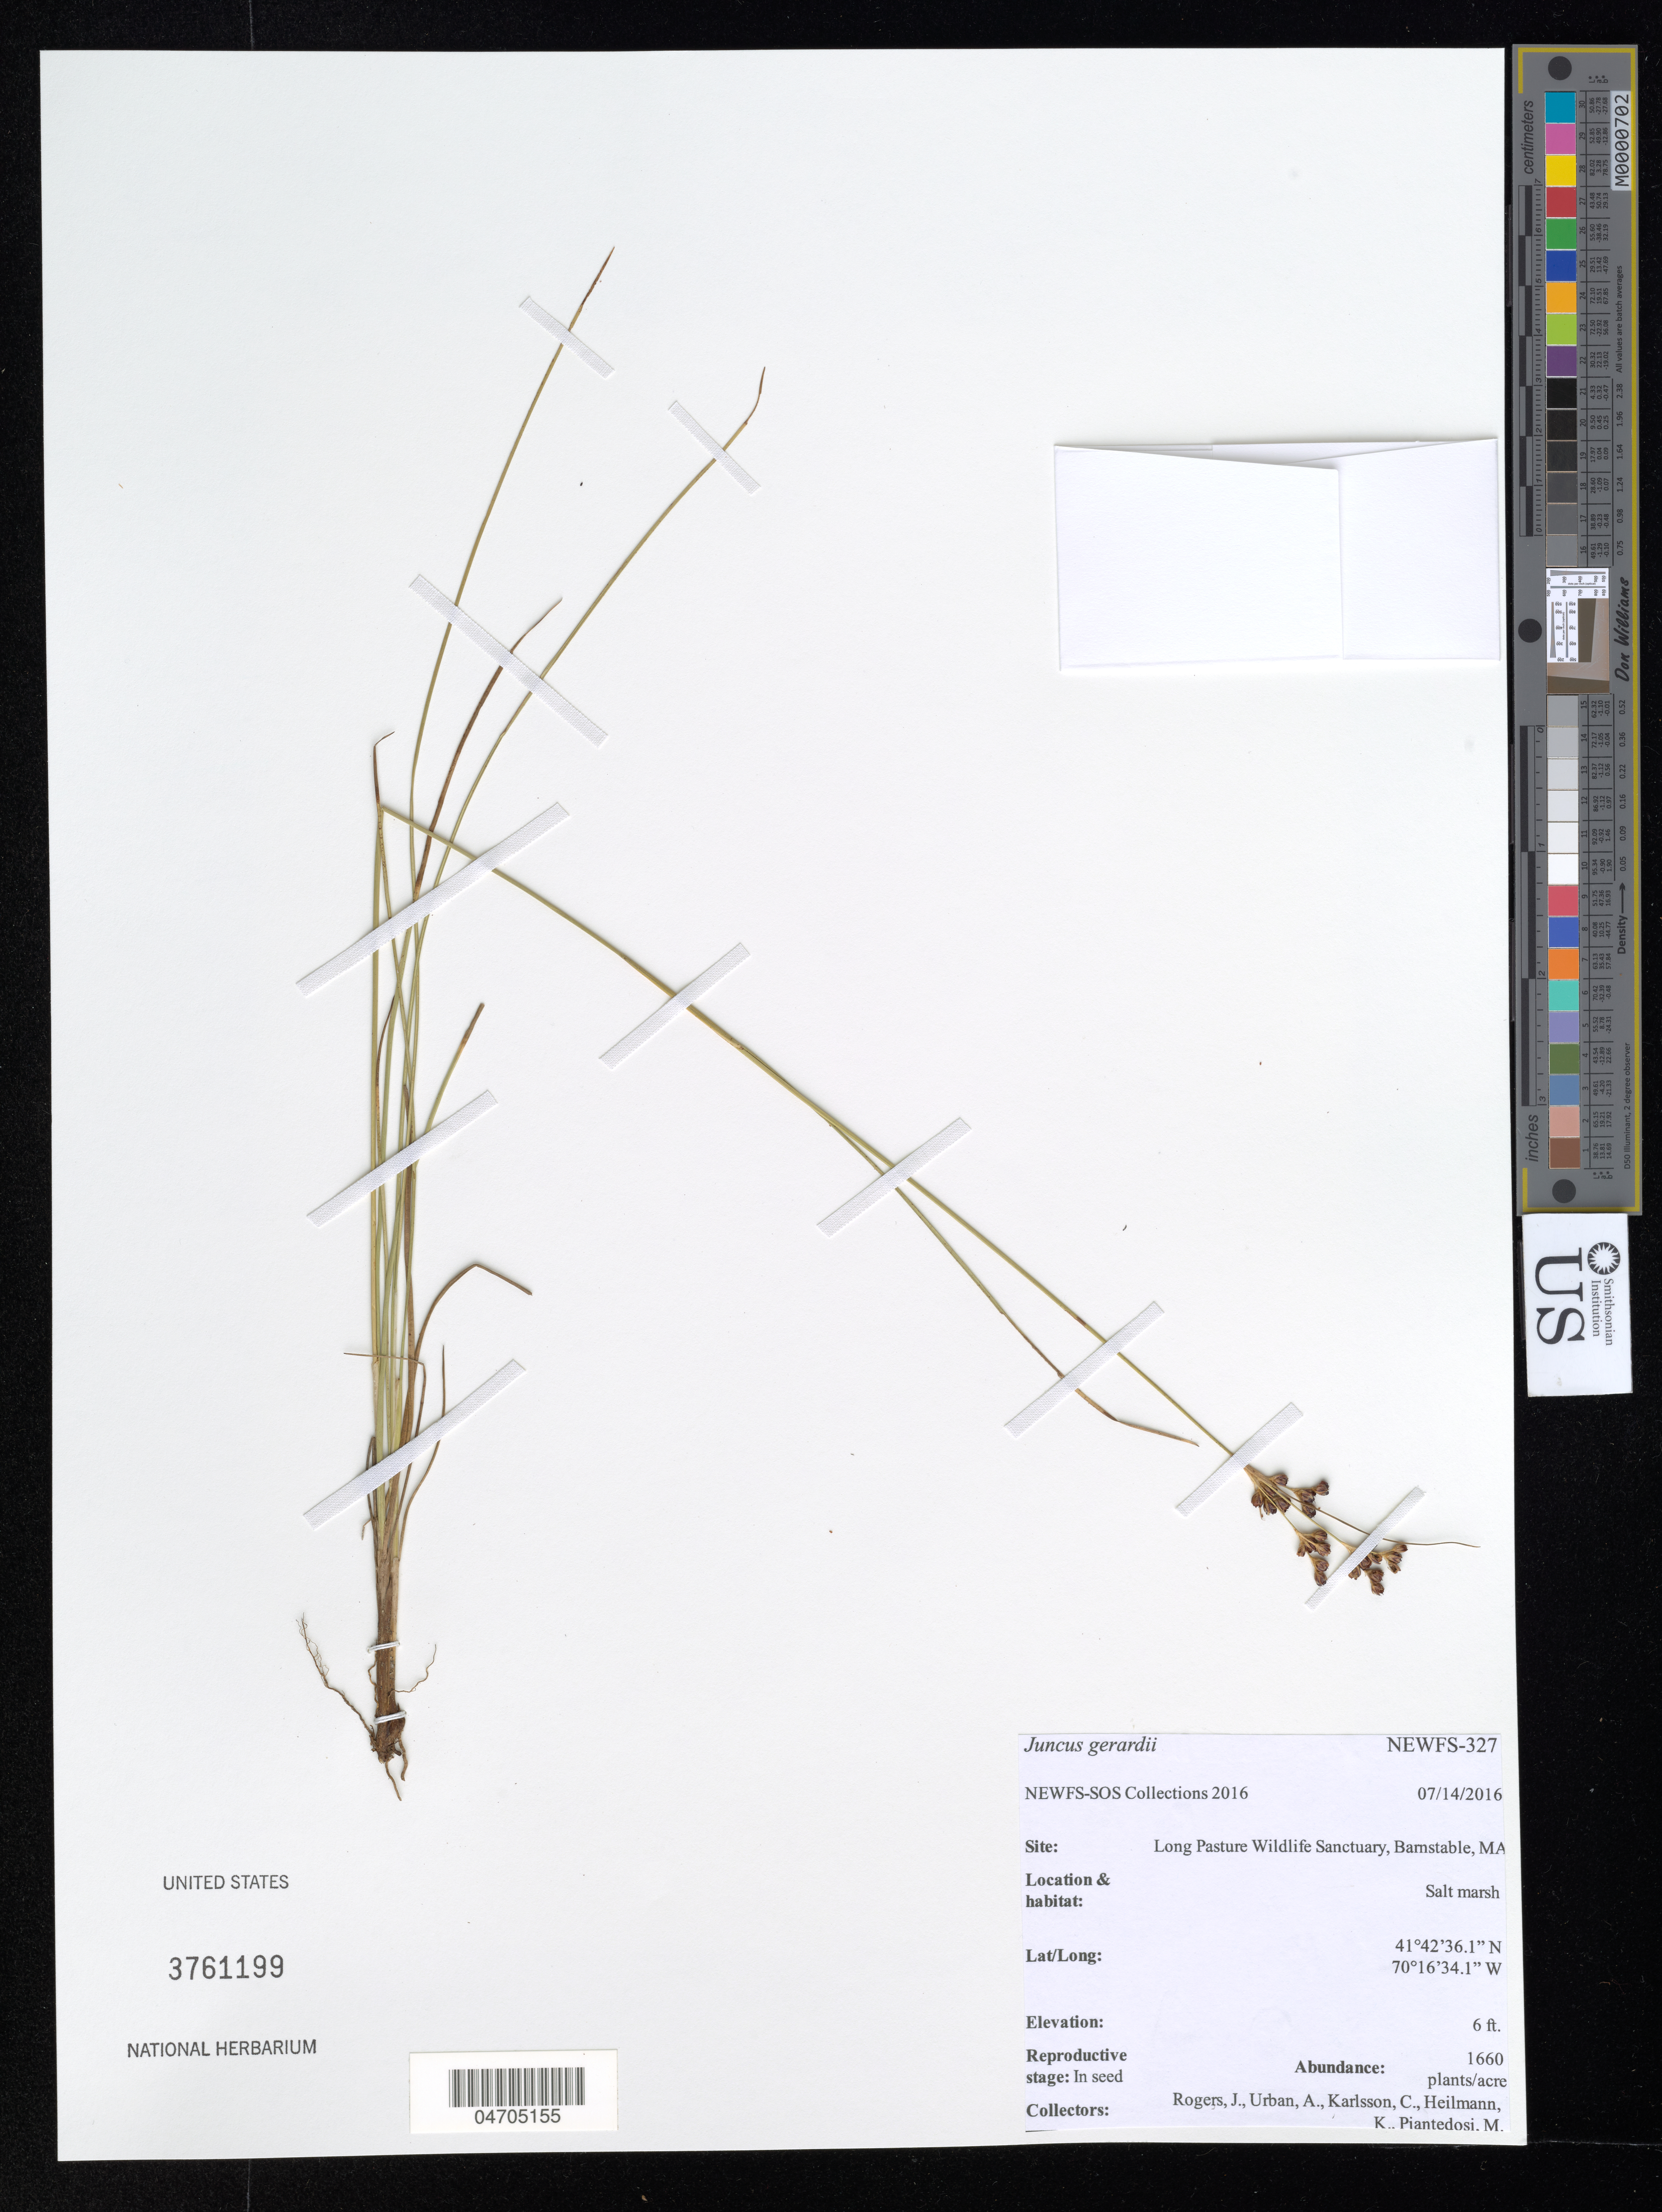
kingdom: Plantae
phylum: Tracheophyta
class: Liliopsida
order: Poales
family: Juncaceae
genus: Juncus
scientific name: Juncus gerardi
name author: Loisel.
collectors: J. Rogers, A. Urban, C. Karlsson, K. Heilmann & M. Piantedosi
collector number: NEWFS-327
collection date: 2016-07-14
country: United States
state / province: Massachusetts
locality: Site: Long Pasture Wildlife Sanctuary, Barnstable, MA. Salt marsh.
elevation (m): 2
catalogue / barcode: US 3761199